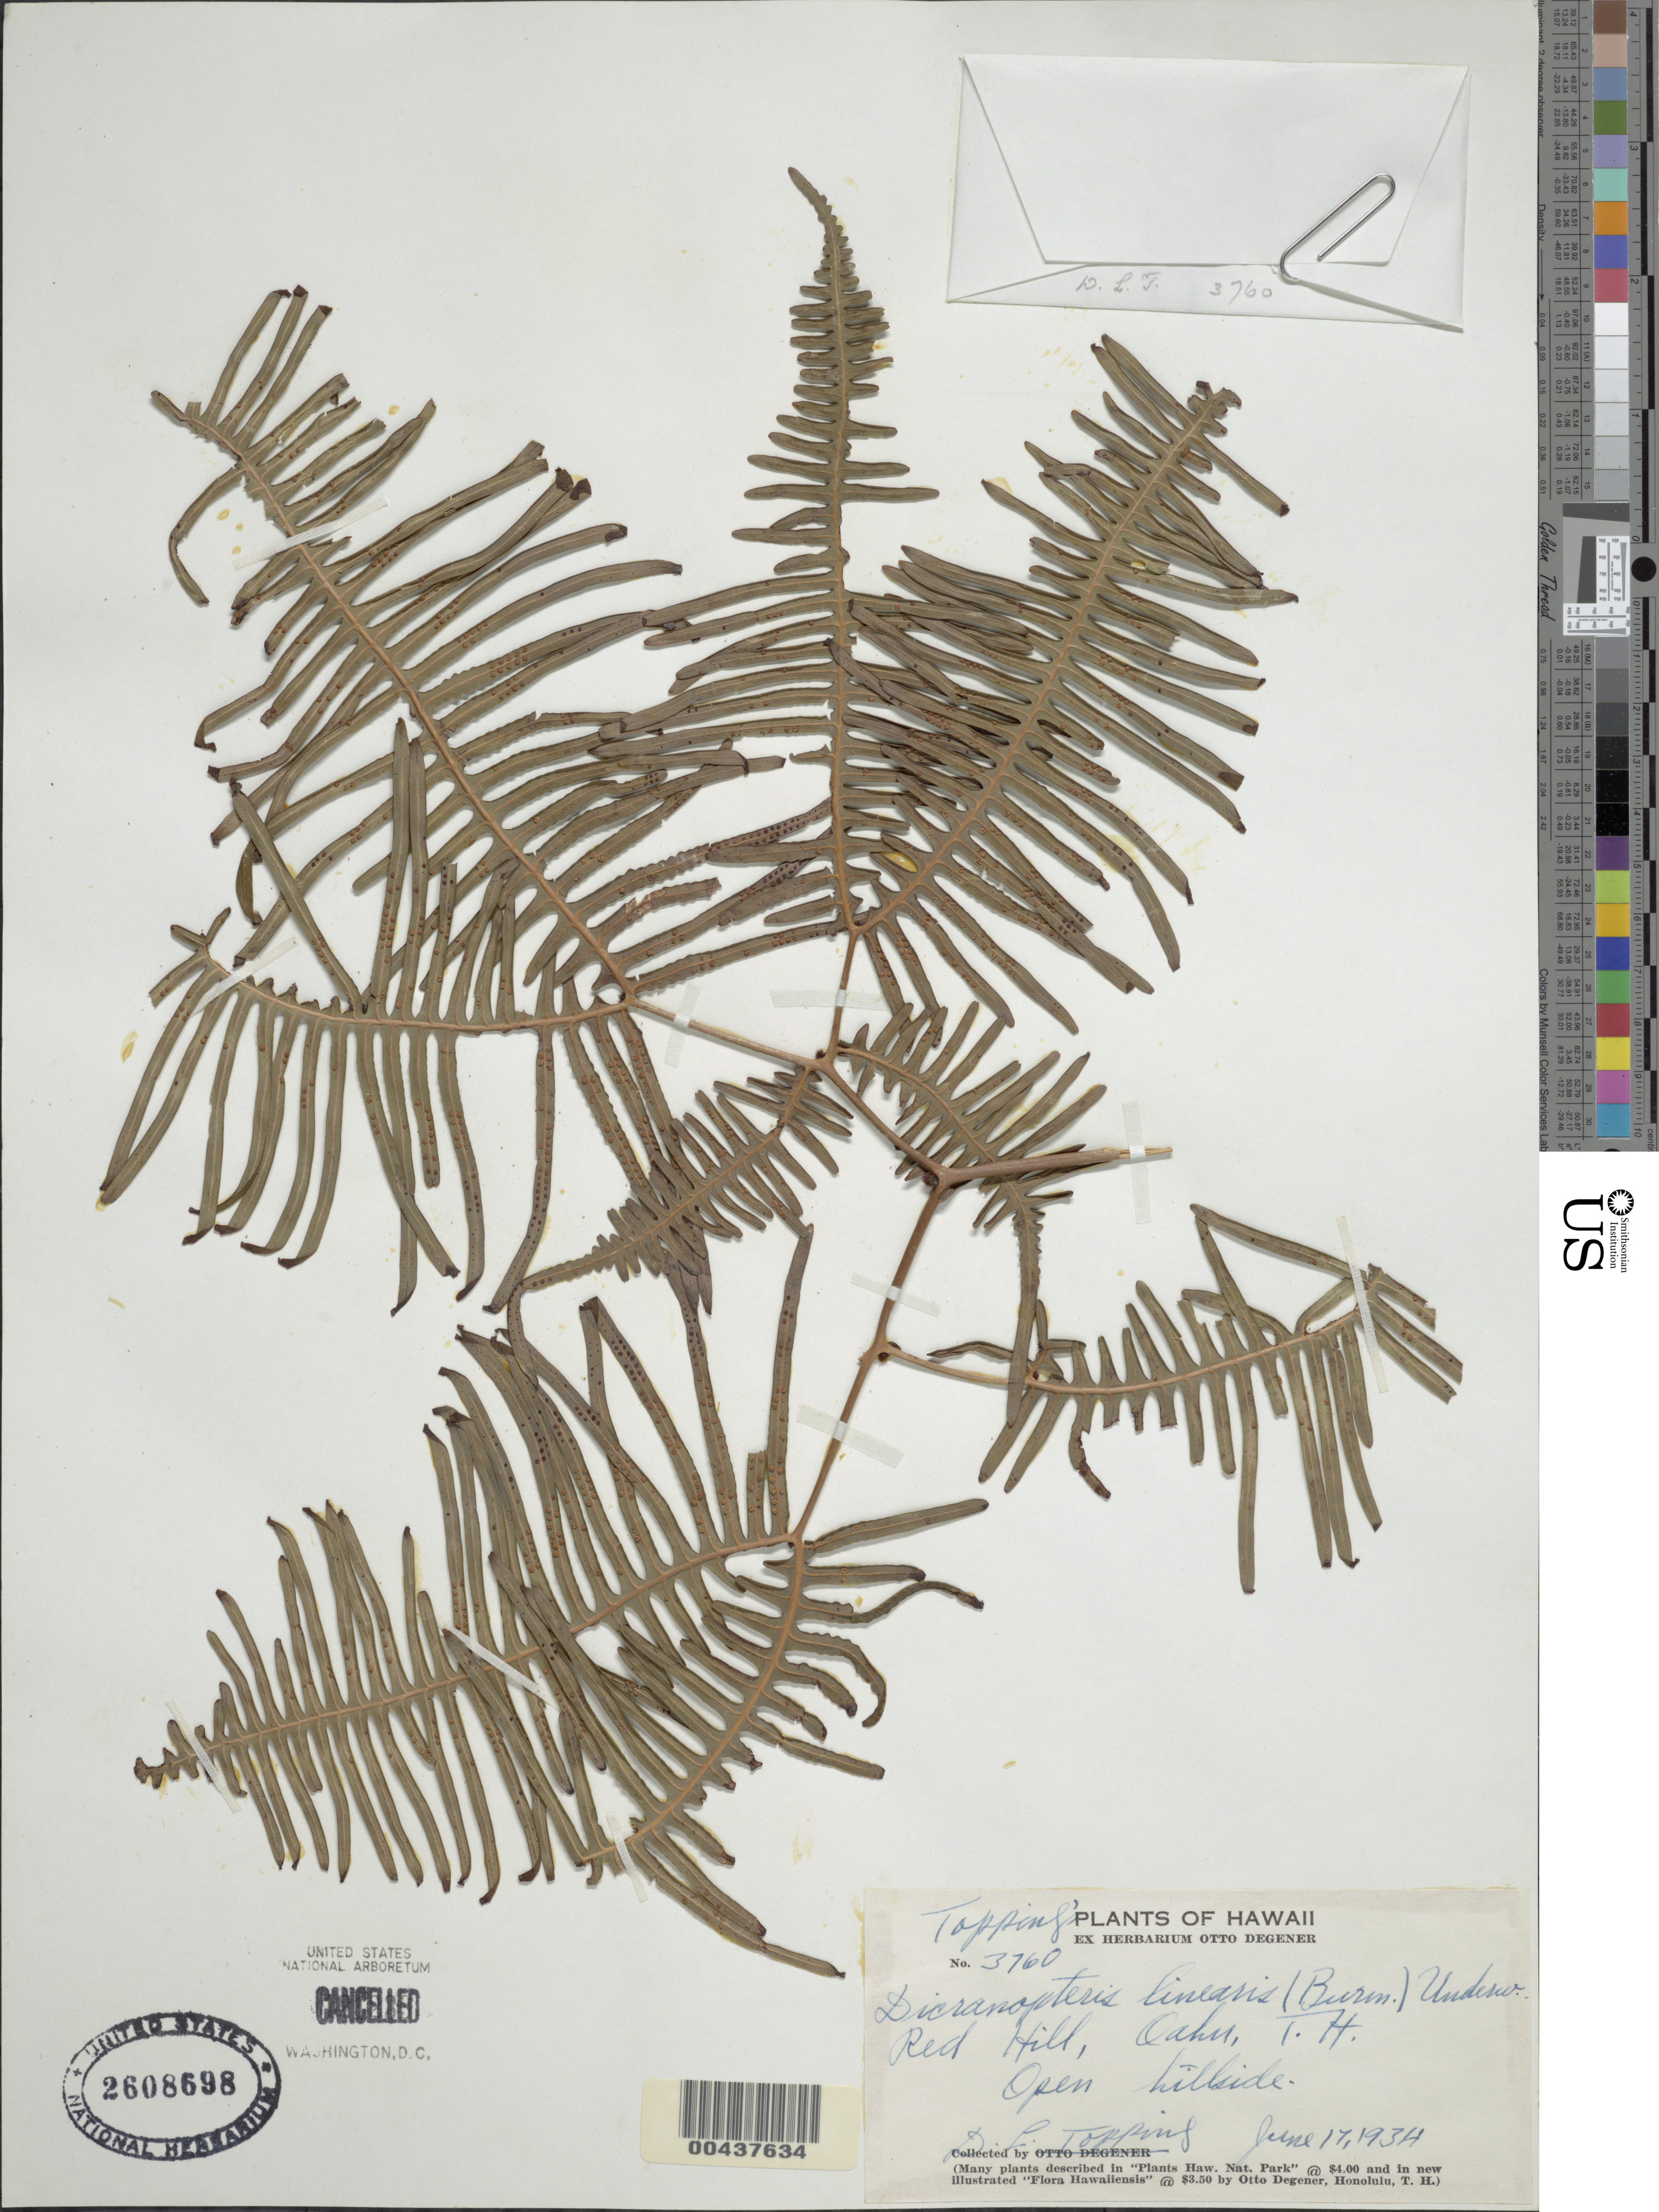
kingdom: Plantae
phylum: Tracheophyta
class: Polypodiopsida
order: Gleicheniales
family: Gleicheniaceae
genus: Dicranopteris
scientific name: Dicranopteris linearis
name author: (Burm. f.) Underw.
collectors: D. L. Topping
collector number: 3760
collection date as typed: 17 Jun 1934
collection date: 1934-06-17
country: United States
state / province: Hawaii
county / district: Honolulu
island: Oahu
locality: Red Hill, Oahu, T.H.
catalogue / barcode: US 2608698